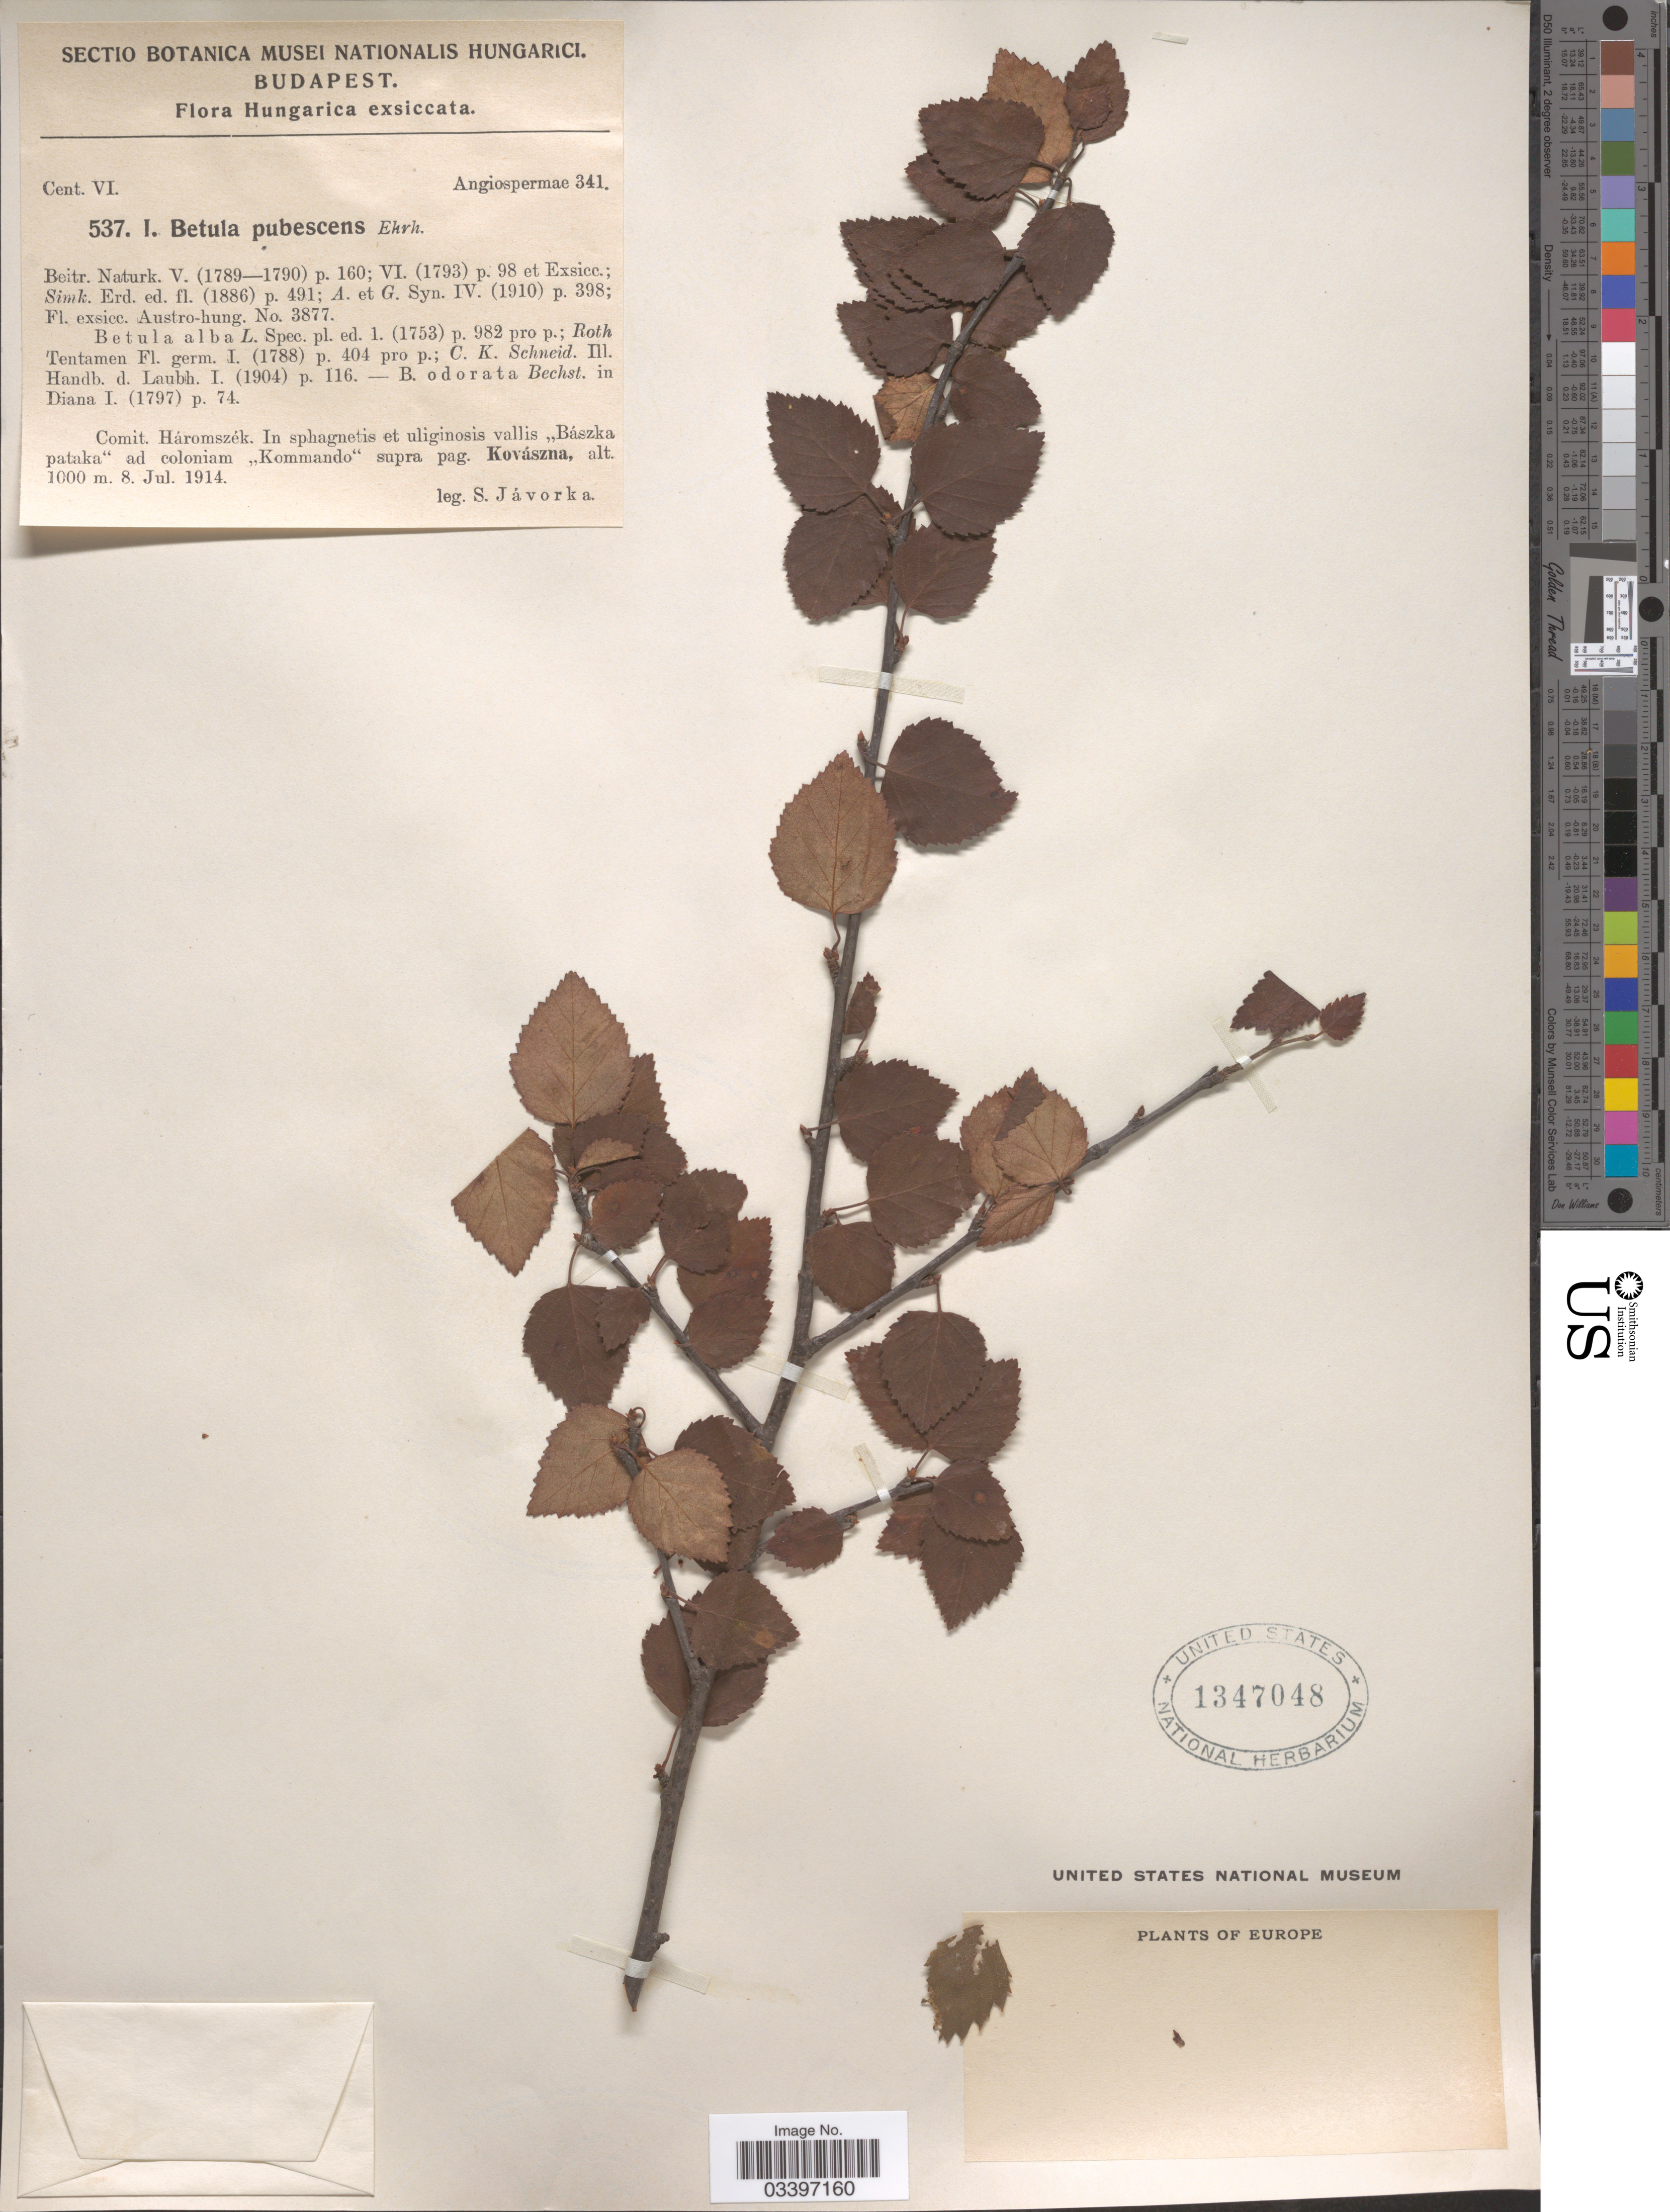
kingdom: Plantae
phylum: Tracheophyta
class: Magnoliopsida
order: Fagales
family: Betulaceae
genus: Betula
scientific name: Betula pubescens var. friesii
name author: (Larsson ex Hartm.) Nyman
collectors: S. Javorka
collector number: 537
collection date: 1914-07-08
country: Hungary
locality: Comit. Háromszék. In sphagnetis et uliginosis vallis, Bászka pataka ad coloniam "Kommando" supra pag. Kovászna.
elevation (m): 1000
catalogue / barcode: US 1347048